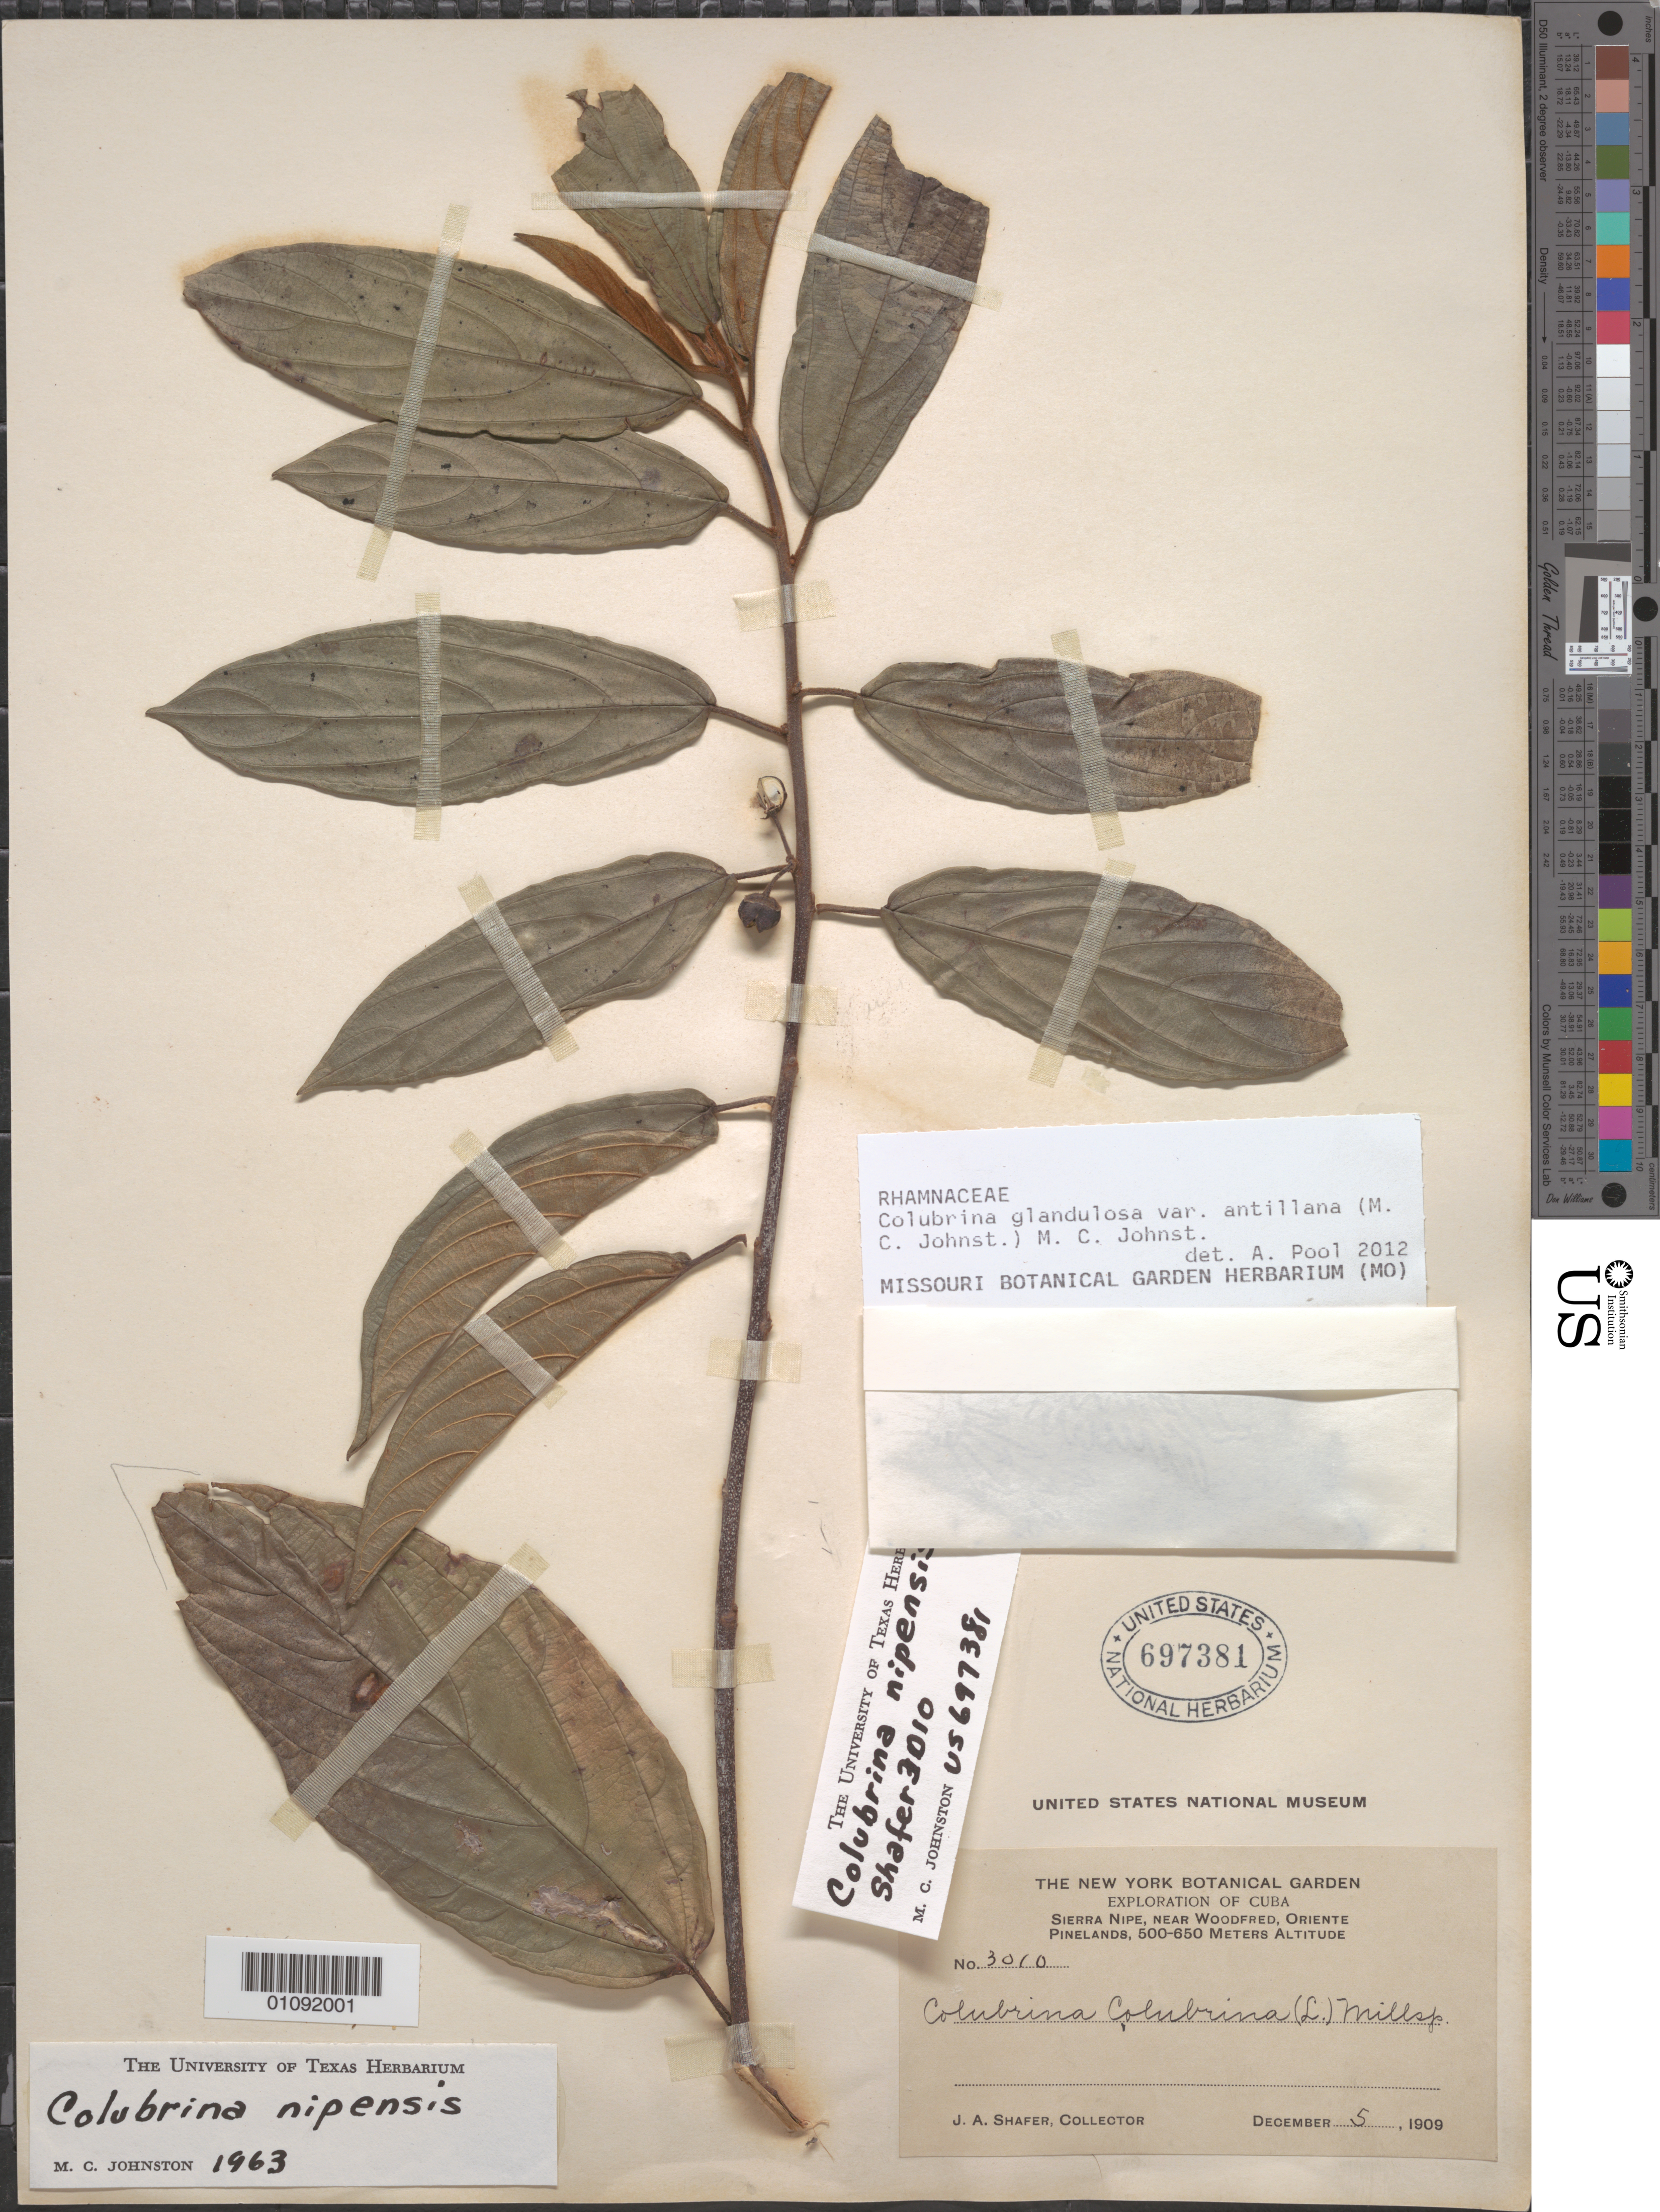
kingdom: Plantae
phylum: Tracheophyta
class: Magnoliopsida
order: Rosales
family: Rhamnaceae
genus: Colubrina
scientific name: Colubrina glandulosa var. antillana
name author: (M.C. Johnst.) M.C. Johnst.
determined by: Pool, A., (MO), Missouri Botanical Garden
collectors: J. A. Shafer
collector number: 3010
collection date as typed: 05 Dec 1909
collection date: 1909-12-05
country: Cuba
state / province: Holguín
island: Cuba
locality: Sierra Nipe, near Woodfred, Oriente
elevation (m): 500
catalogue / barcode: US 697381